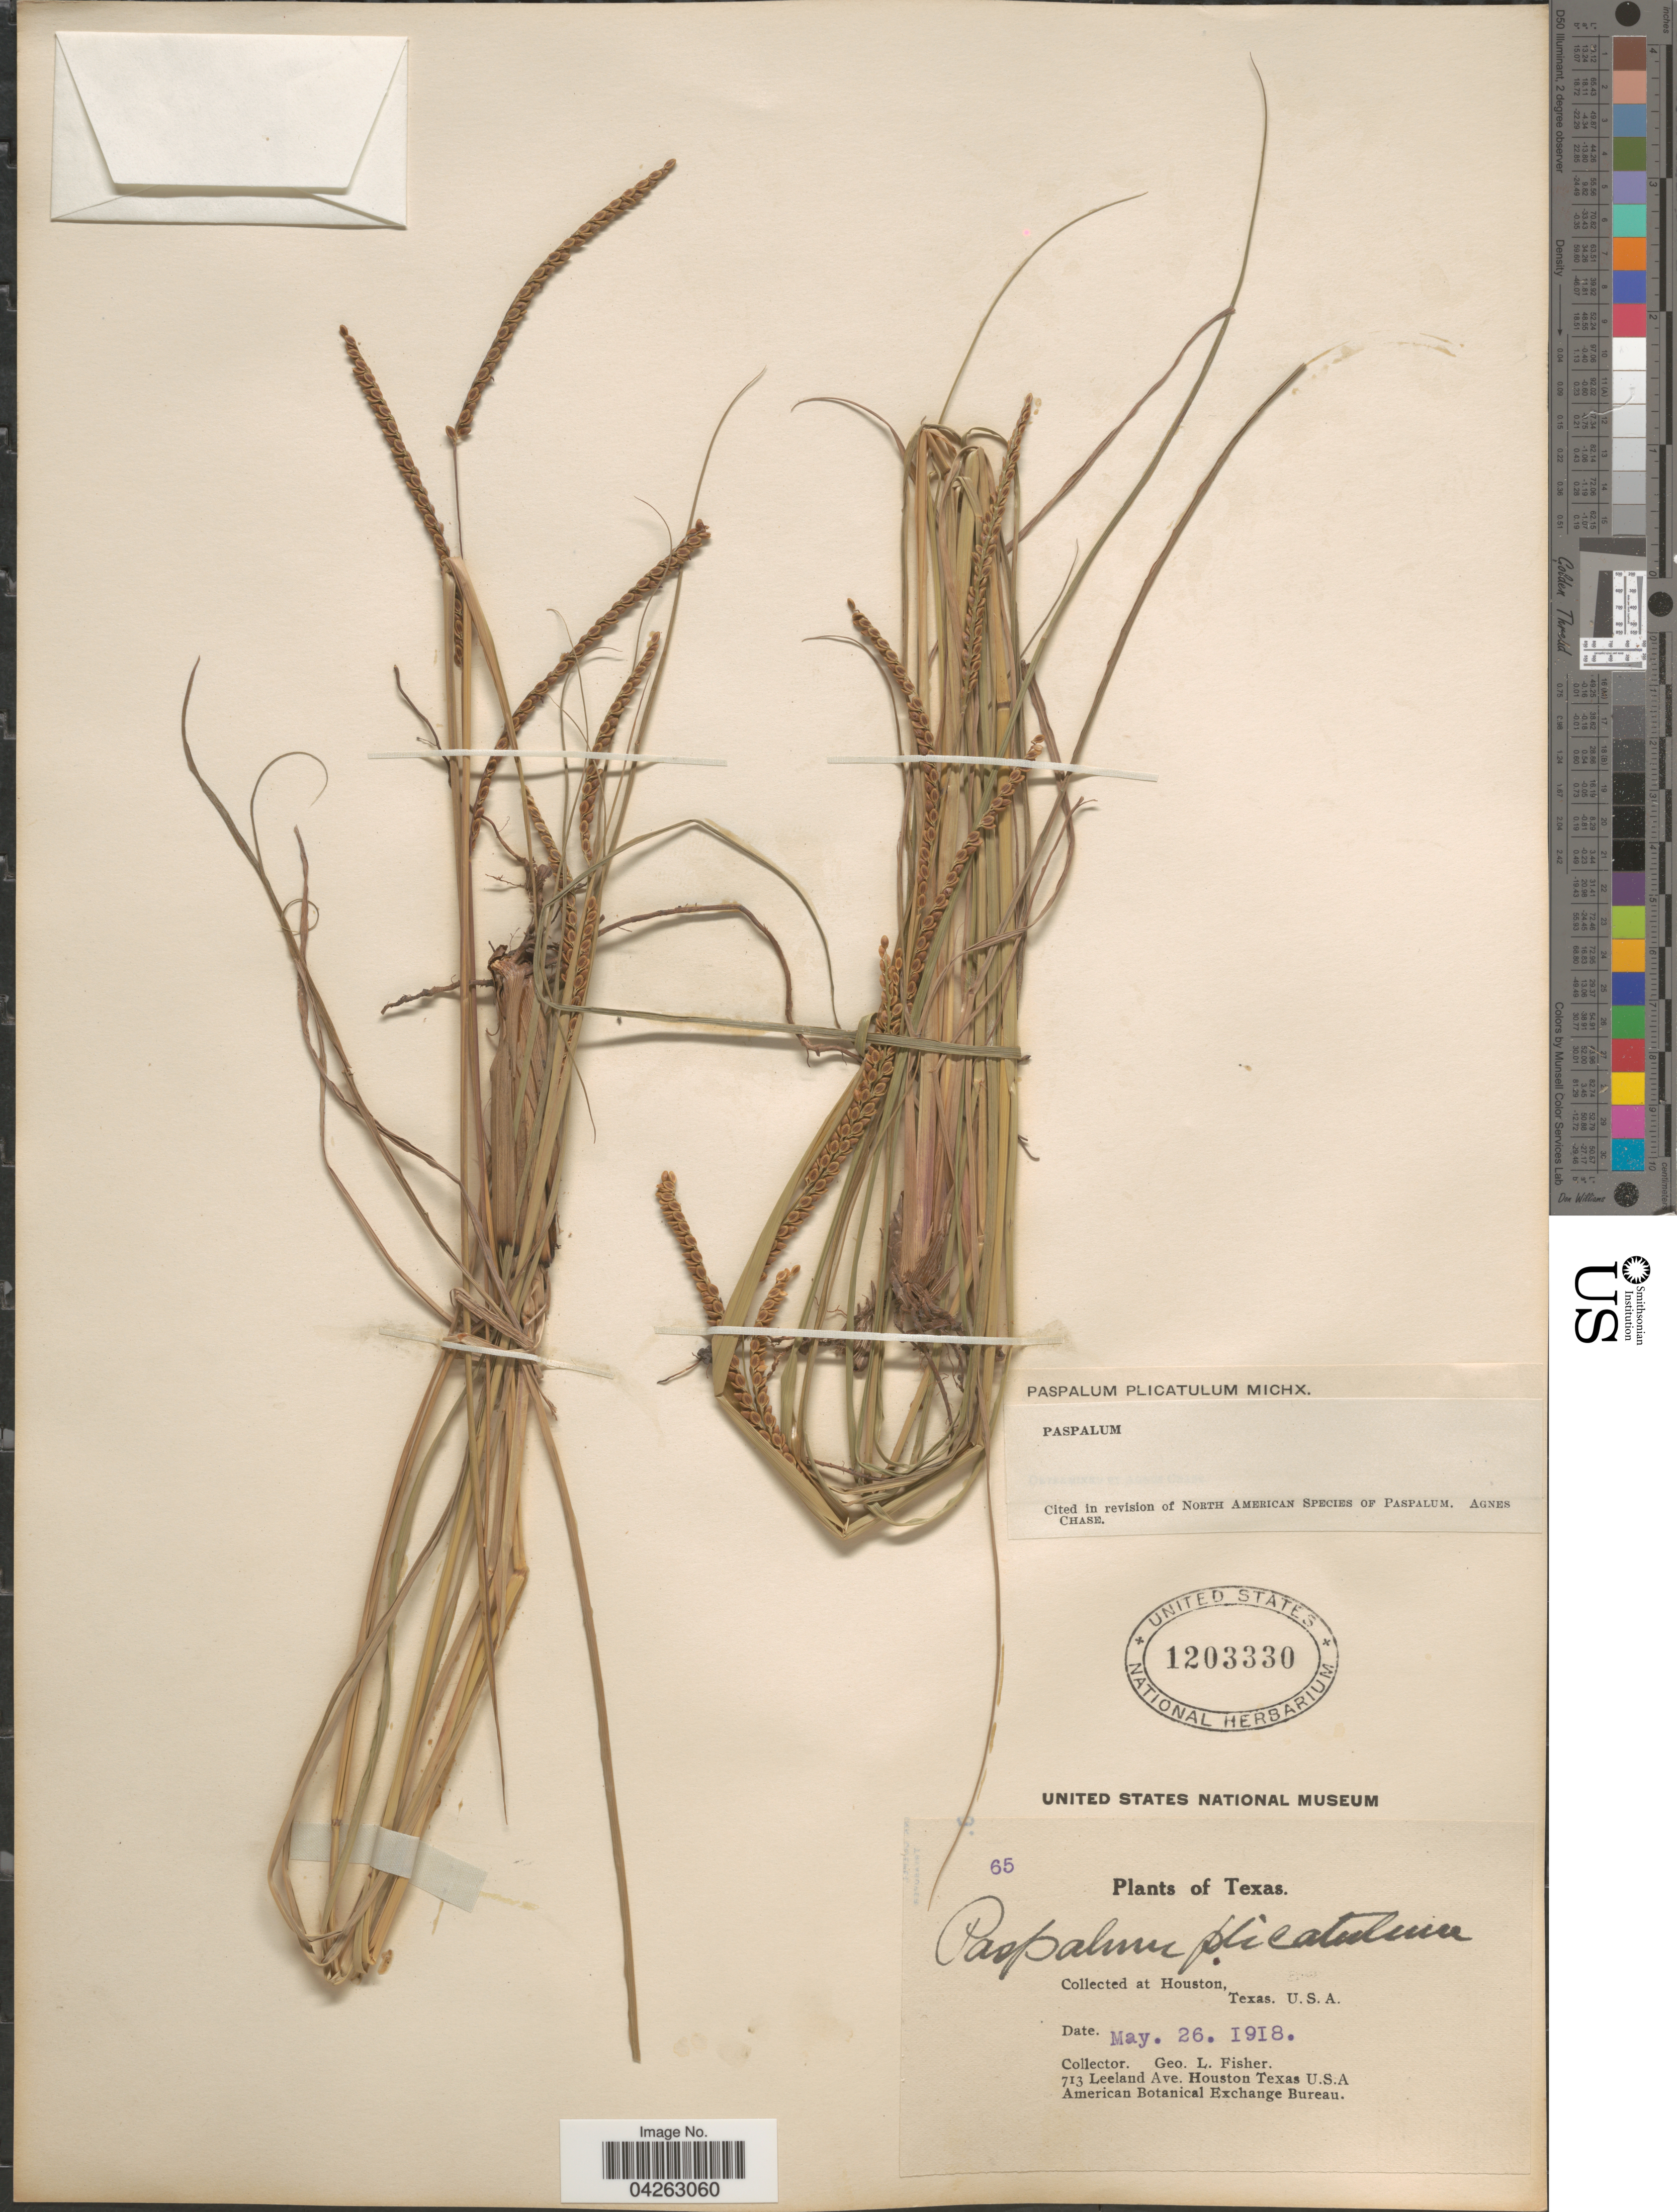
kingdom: Plantae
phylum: Tracheophyta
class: Liliopsida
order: Poales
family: Poaceae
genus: Paspalum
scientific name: Paspalum plicatulum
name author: Michx.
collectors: G. L. Fisher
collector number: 65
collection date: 1918-05-26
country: United States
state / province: Texas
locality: Houston.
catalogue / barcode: US 1203330